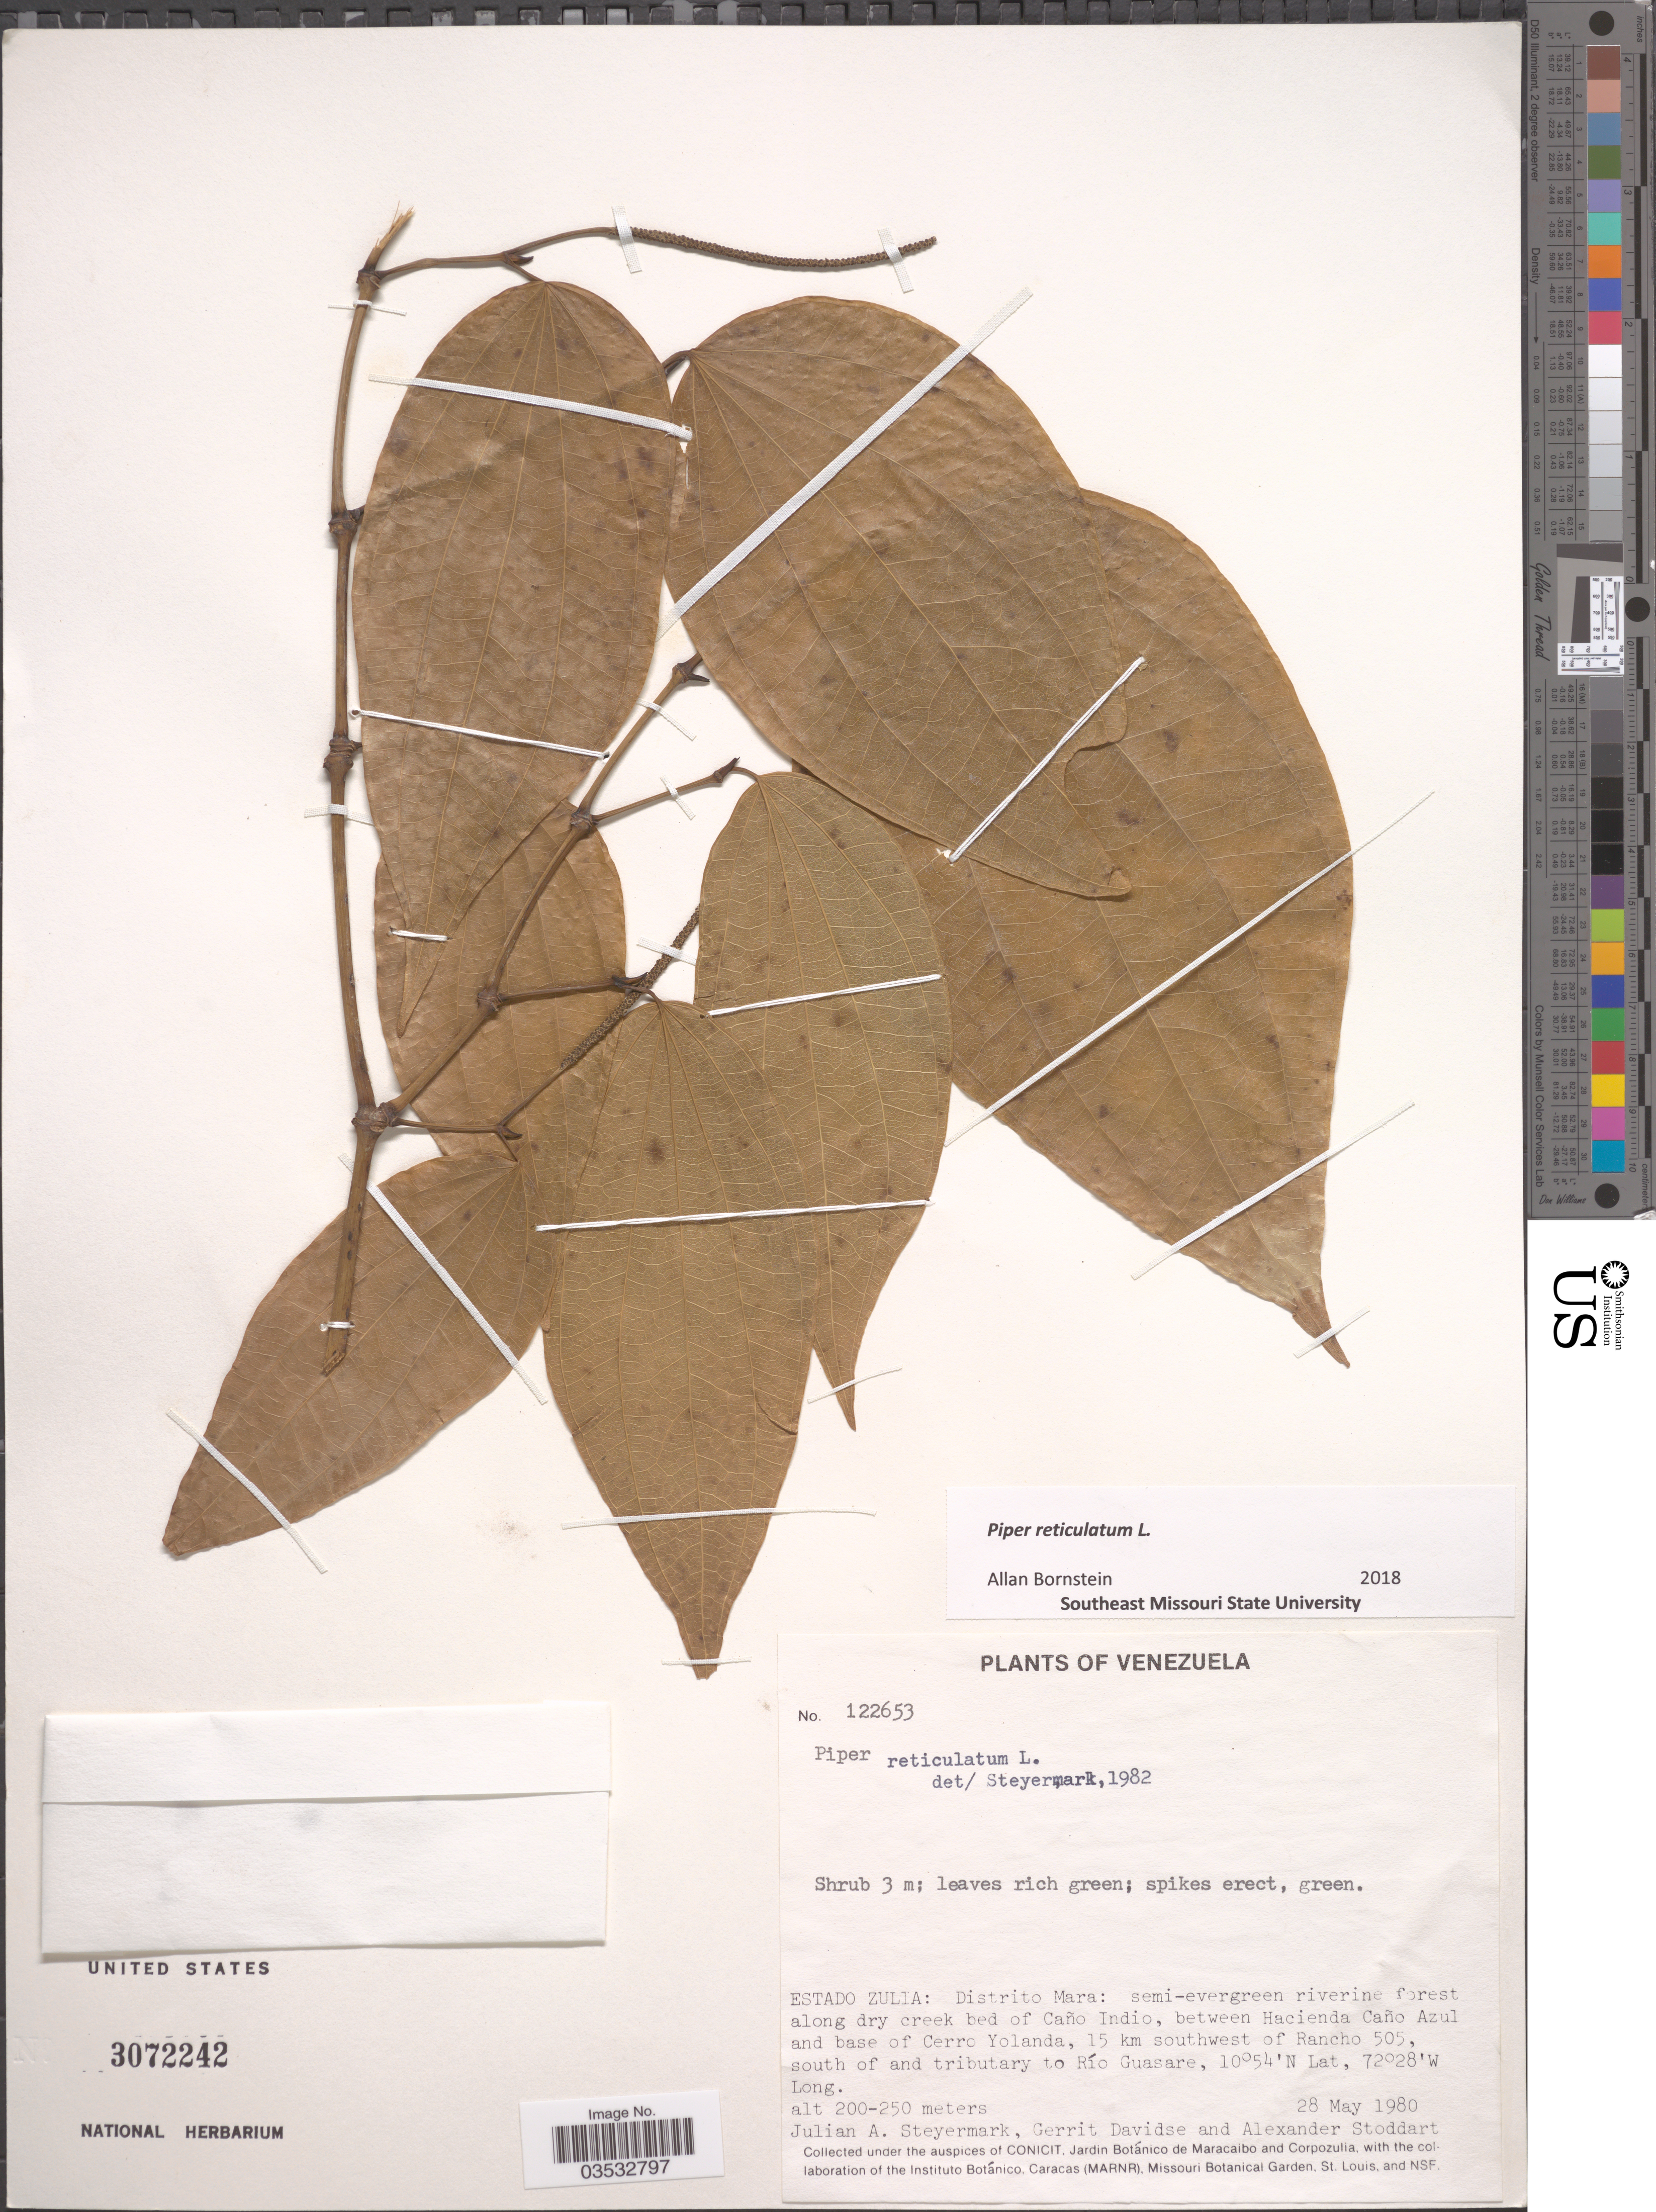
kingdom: Plantae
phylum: Tracheophyta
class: Magnoliopsida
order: Piperales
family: Piperaceae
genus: Piper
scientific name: Piper reticulatum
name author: L.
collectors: J. Steyermark, G. Davidse & A. Stoddart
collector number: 122653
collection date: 1980-05-28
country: Venezuela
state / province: Zulia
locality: Distrito Mara: semi-evergreen riverine forest along dry creek bed of Caño Indio, between Hacienda Caño Azul and base of Cerro Yolanda, 15 km southwest of Rancho 505, south of and tributary to Río Guasare.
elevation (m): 200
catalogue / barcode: US 3072242